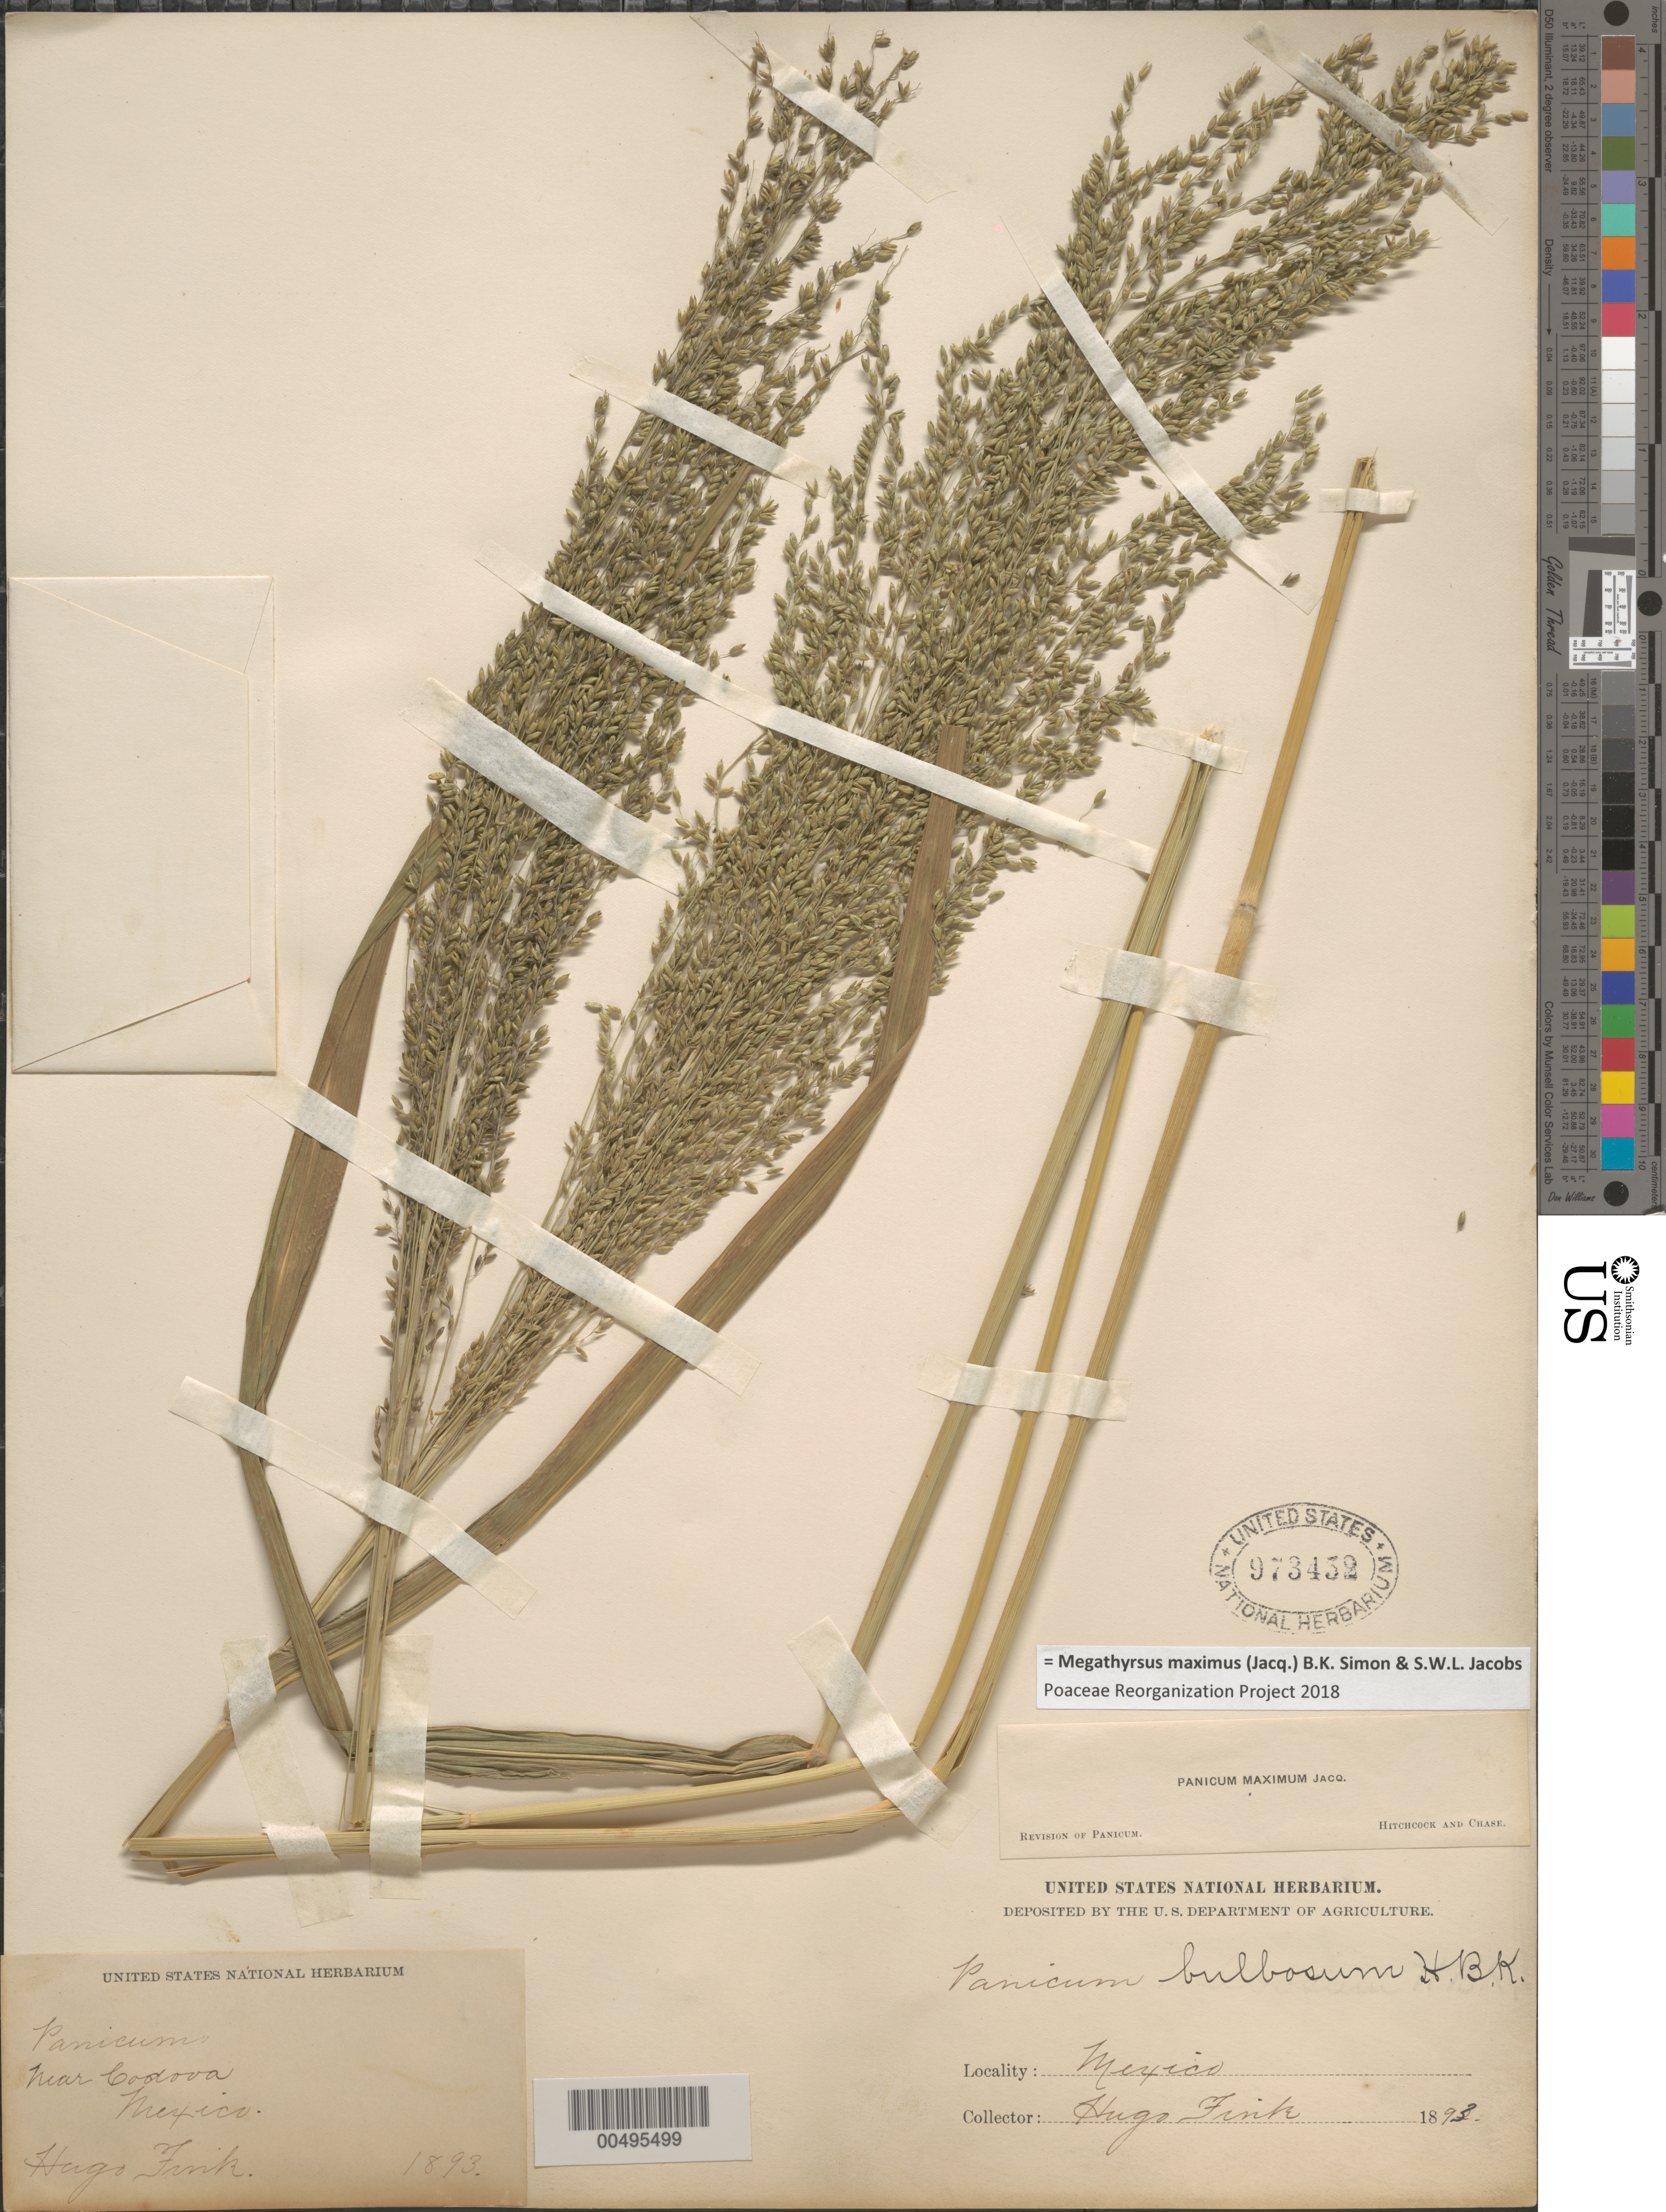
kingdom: Plantae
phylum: Tracheophyta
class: Liliopsida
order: Poales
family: Poaceae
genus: Megathyrsus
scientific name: Megathyrsus maximus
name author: (Jacq.) B.K. Simon & S.W.L. Jacobs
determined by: Poaceae Reorganization Project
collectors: H. Fink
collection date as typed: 1893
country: Mexico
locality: Near Codova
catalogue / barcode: US 973452